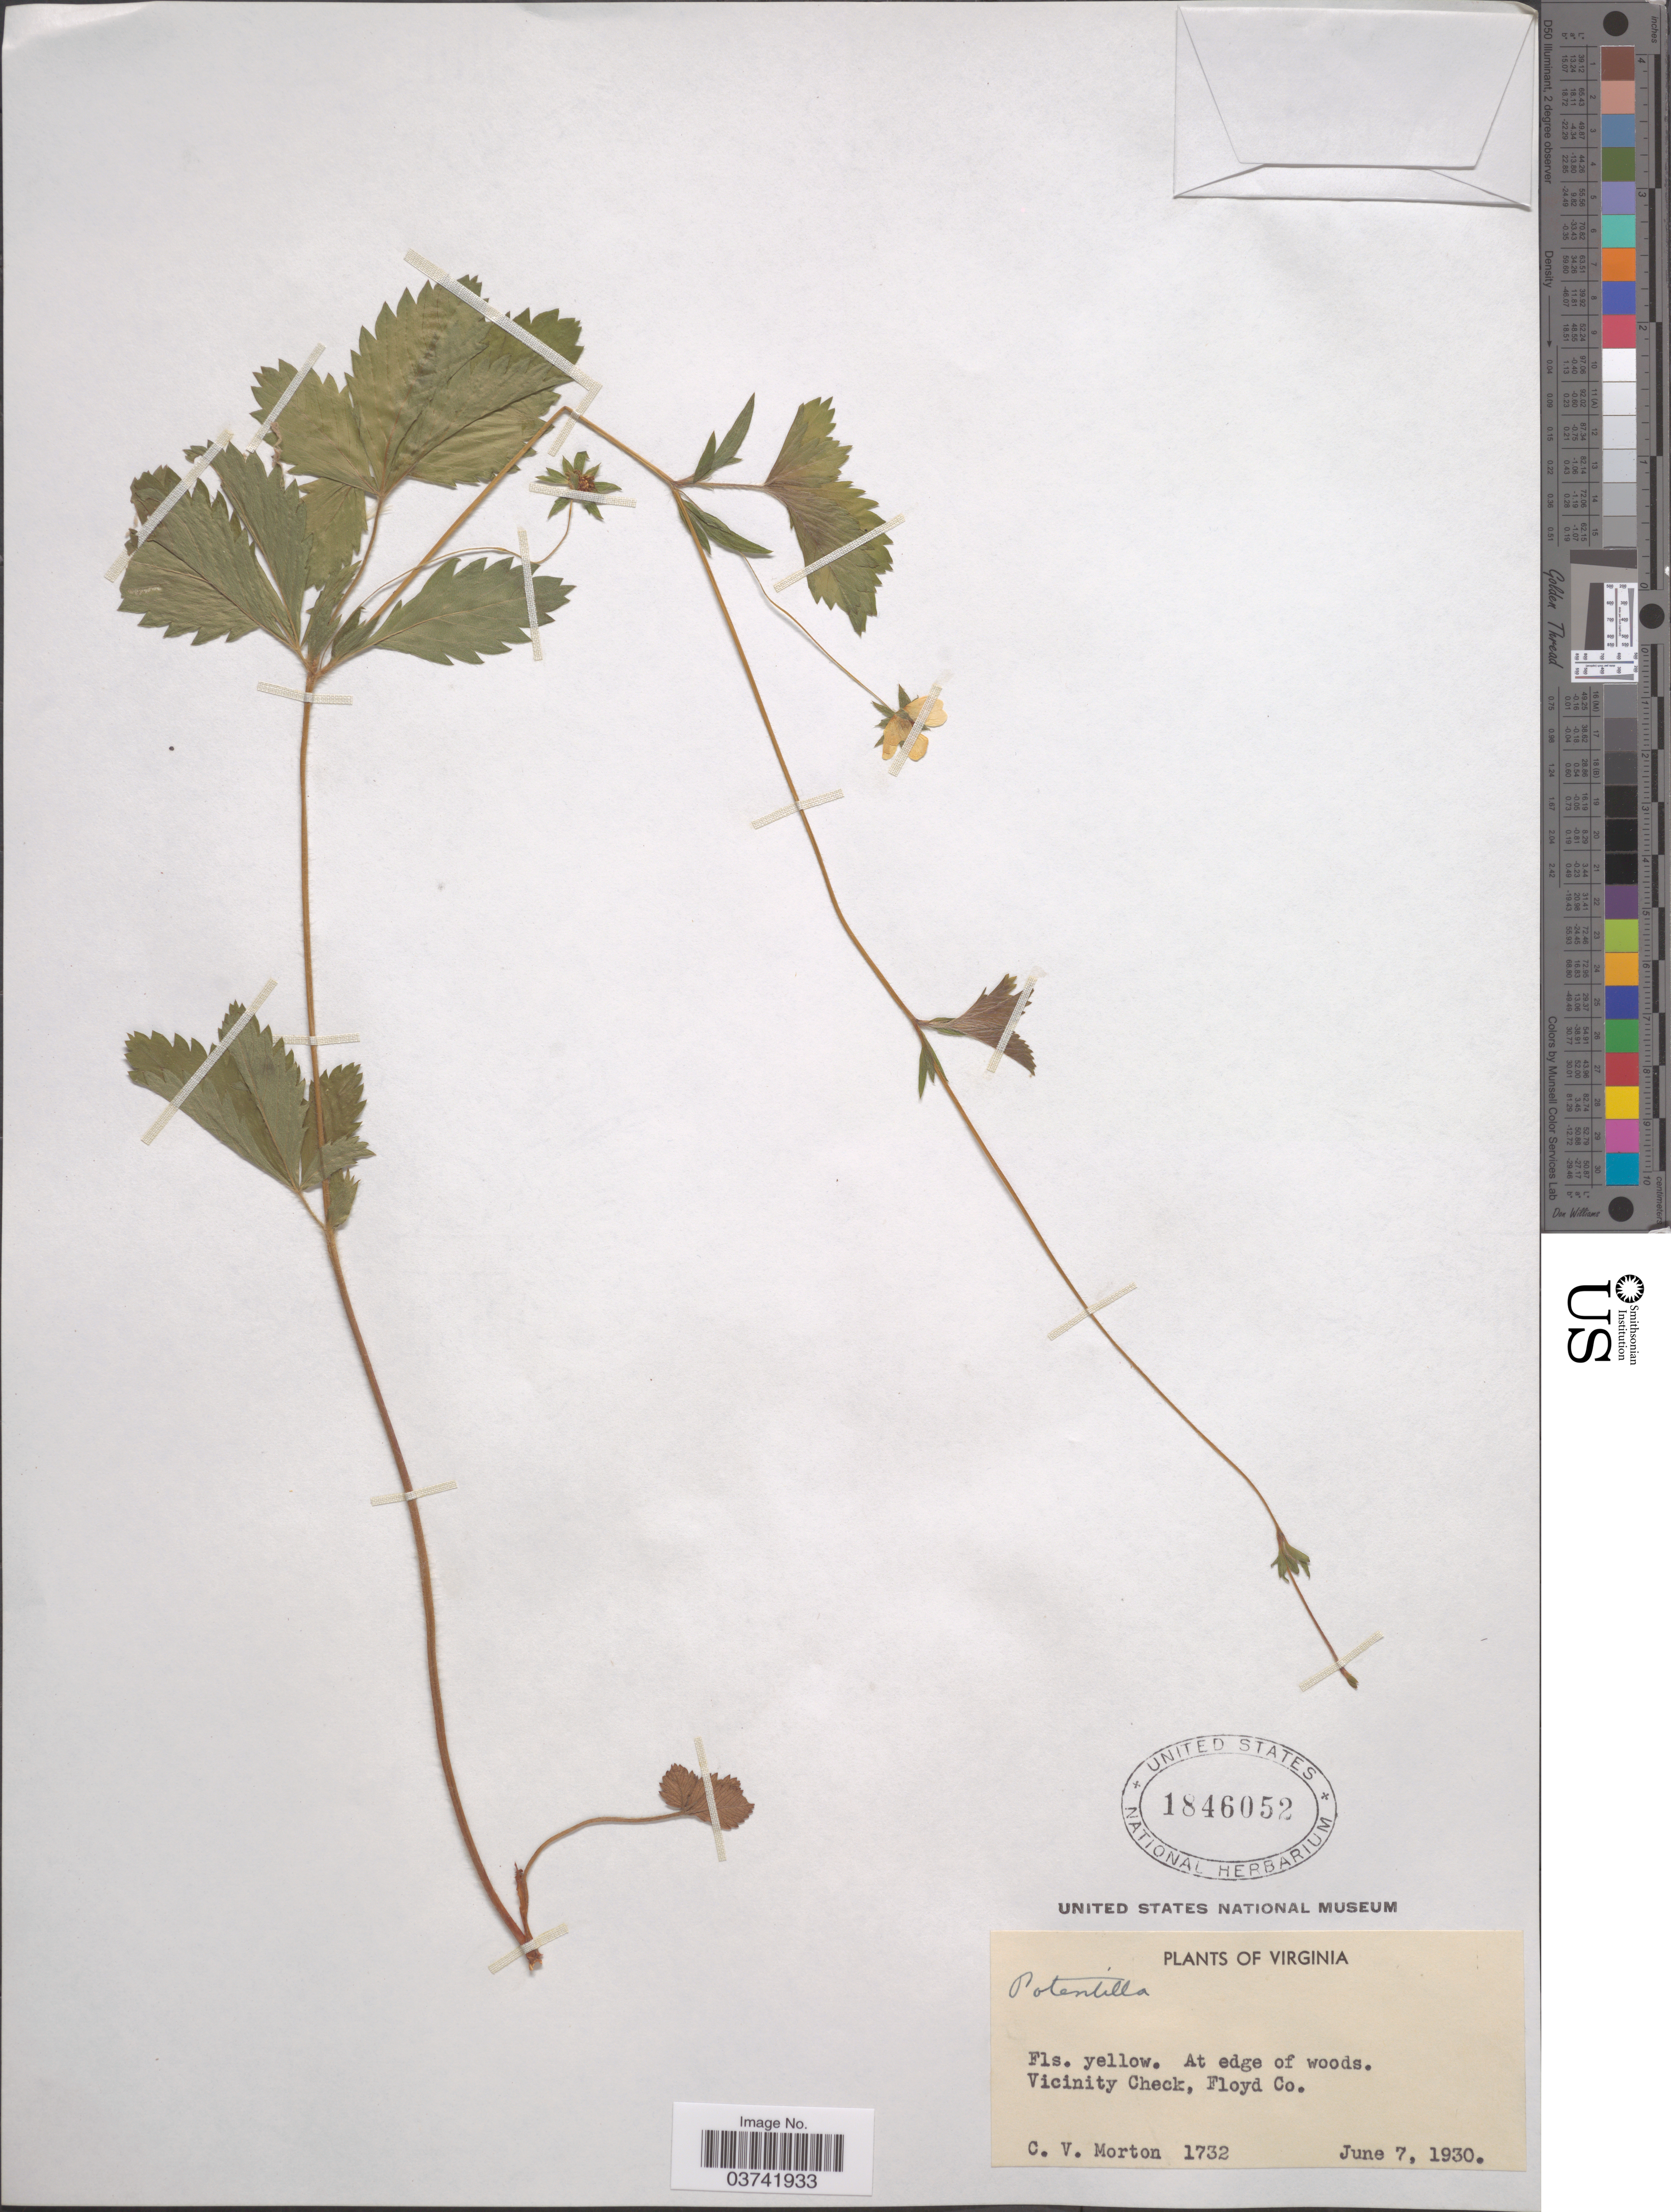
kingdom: Plantae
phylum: Tracheophyta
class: Magnoliopsida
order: Rosales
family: Rosaceae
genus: Potentilla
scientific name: Potentilla sp.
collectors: C. V. Morton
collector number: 1732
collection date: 1930-06-07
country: United States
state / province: Virginia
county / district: Floyd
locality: Vicinity Check, Floyd Co.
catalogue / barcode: US 1846052